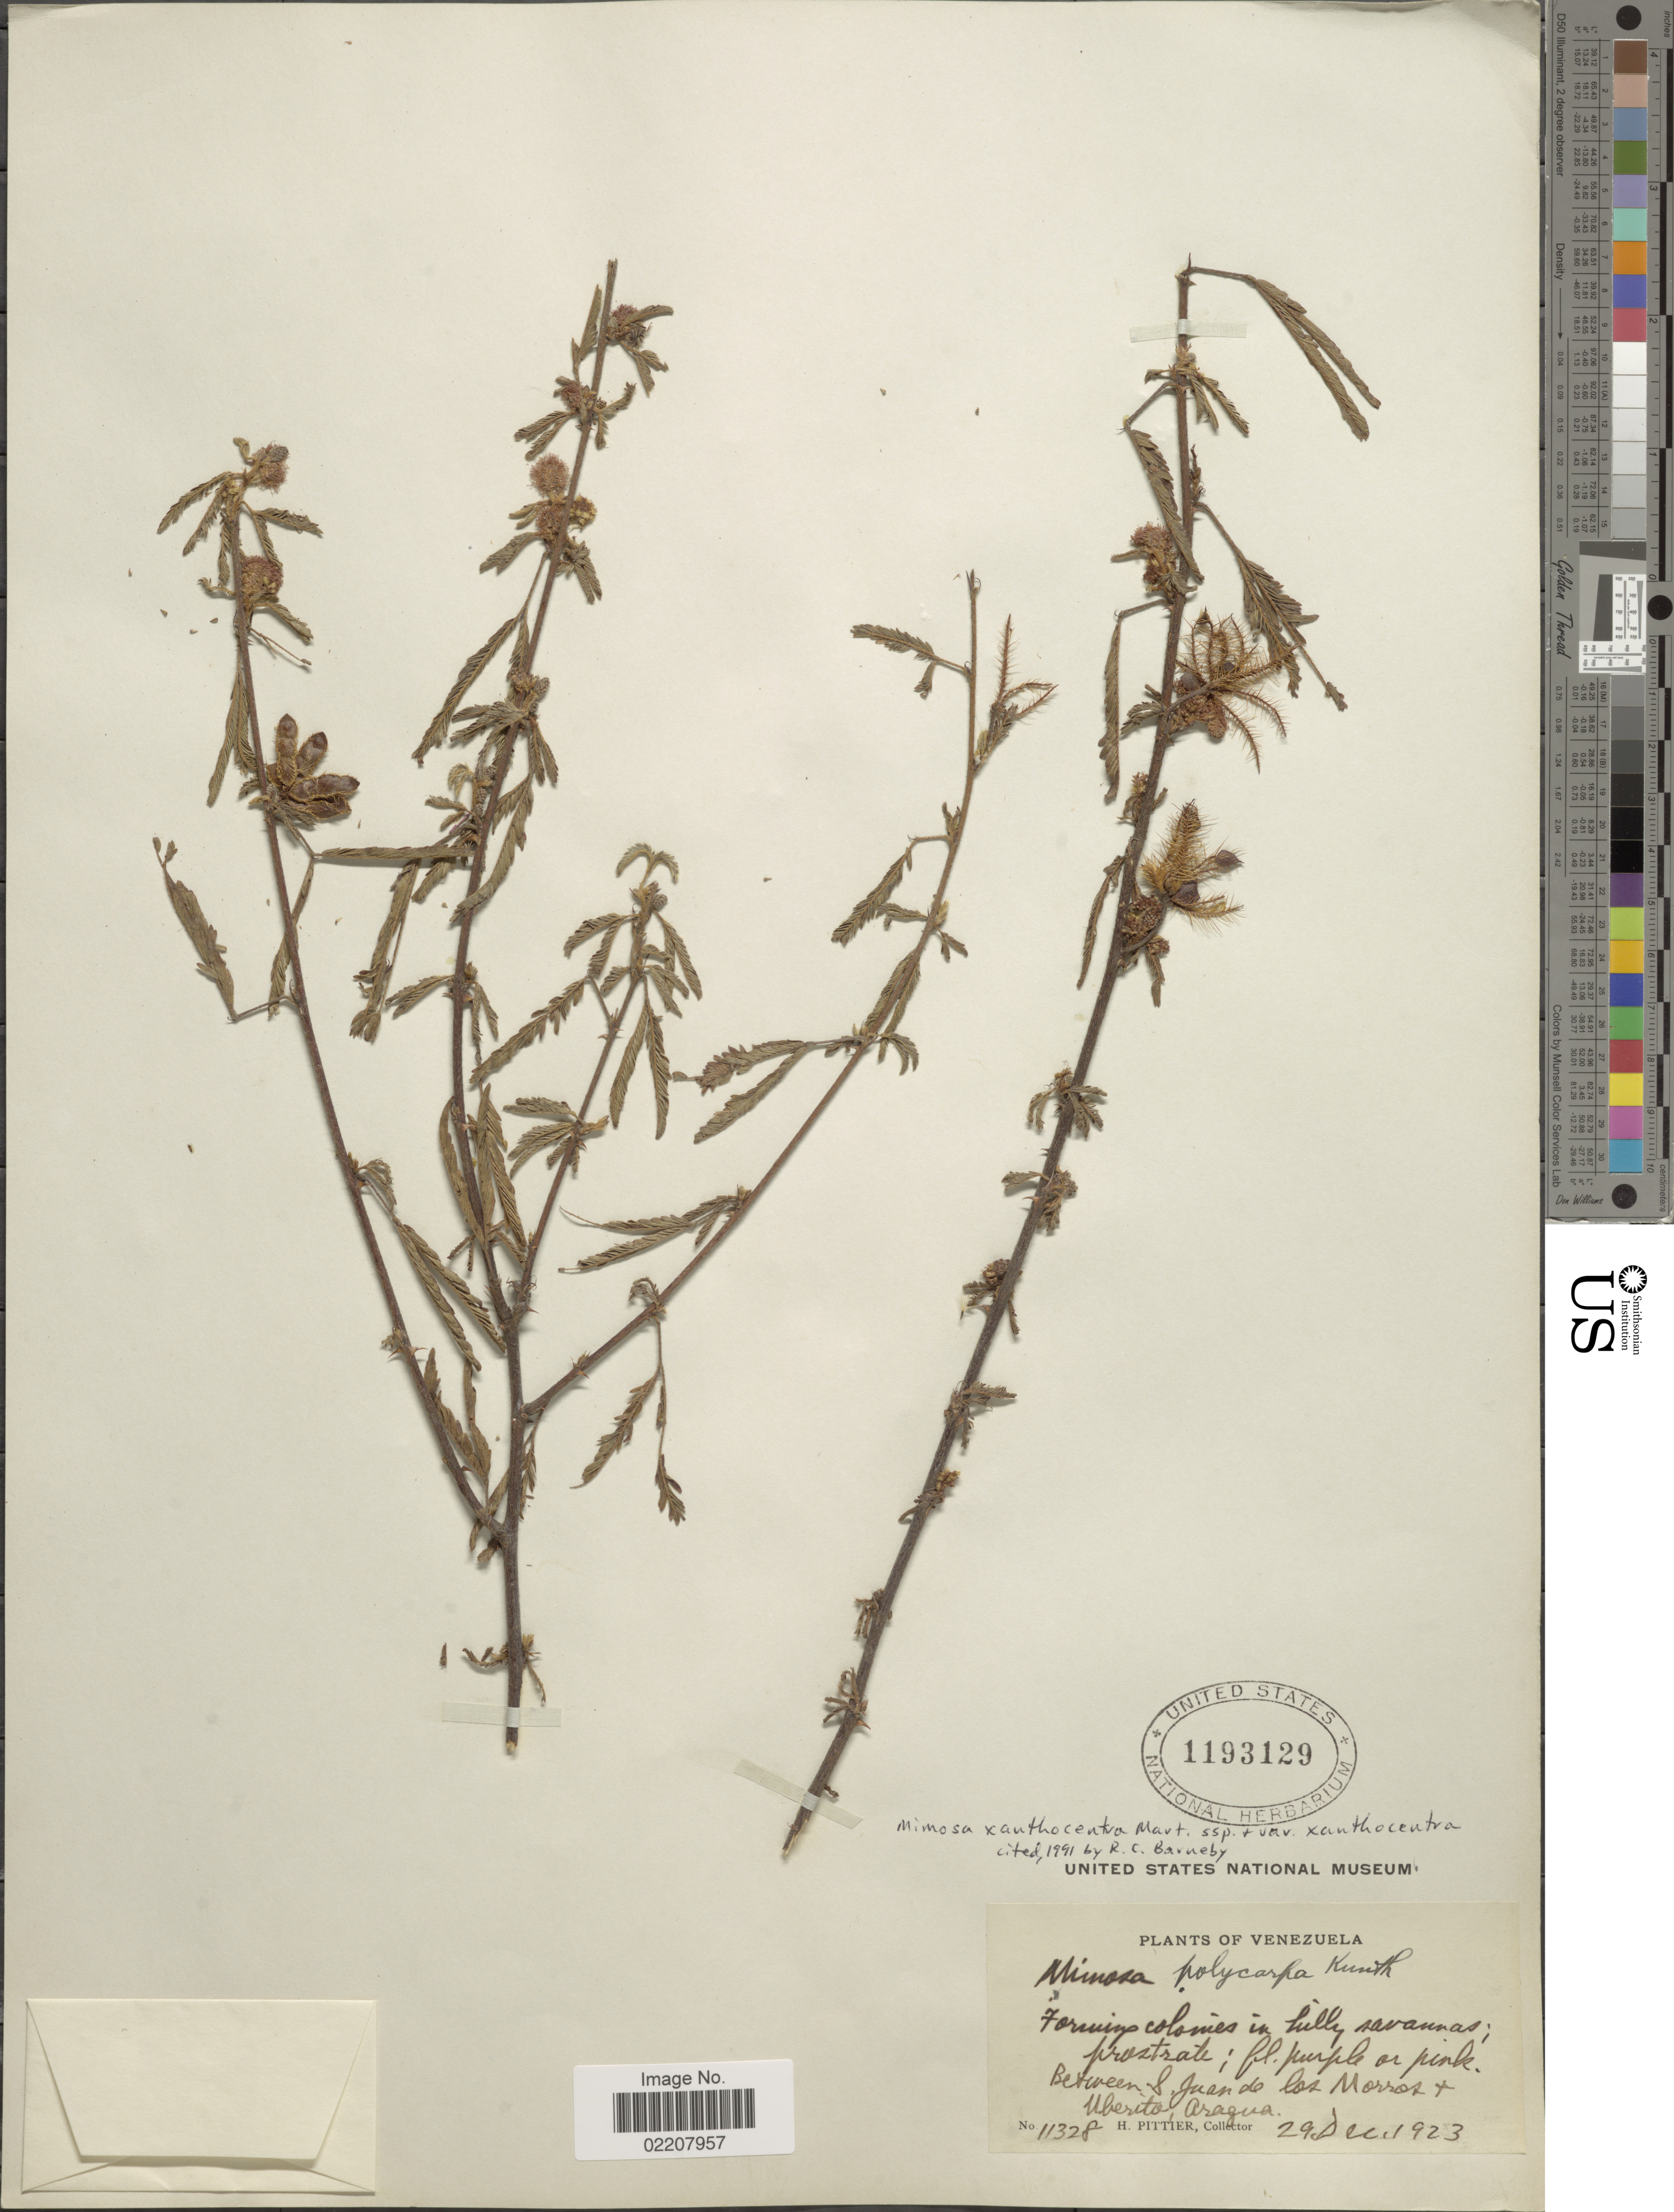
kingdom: Plantae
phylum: Tracheophyta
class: Magnoliopsida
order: Fabales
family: Fabaceae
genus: Mimosa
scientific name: Mimosa xanthocentra subsp. xanthocentra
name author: Mart.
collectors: H. F. Pittier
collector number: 11328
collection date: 1923-12-29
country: Venezuela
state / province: Aragua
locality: Between S. Juan de los Morros + Uberito.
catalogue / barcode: US 1193129